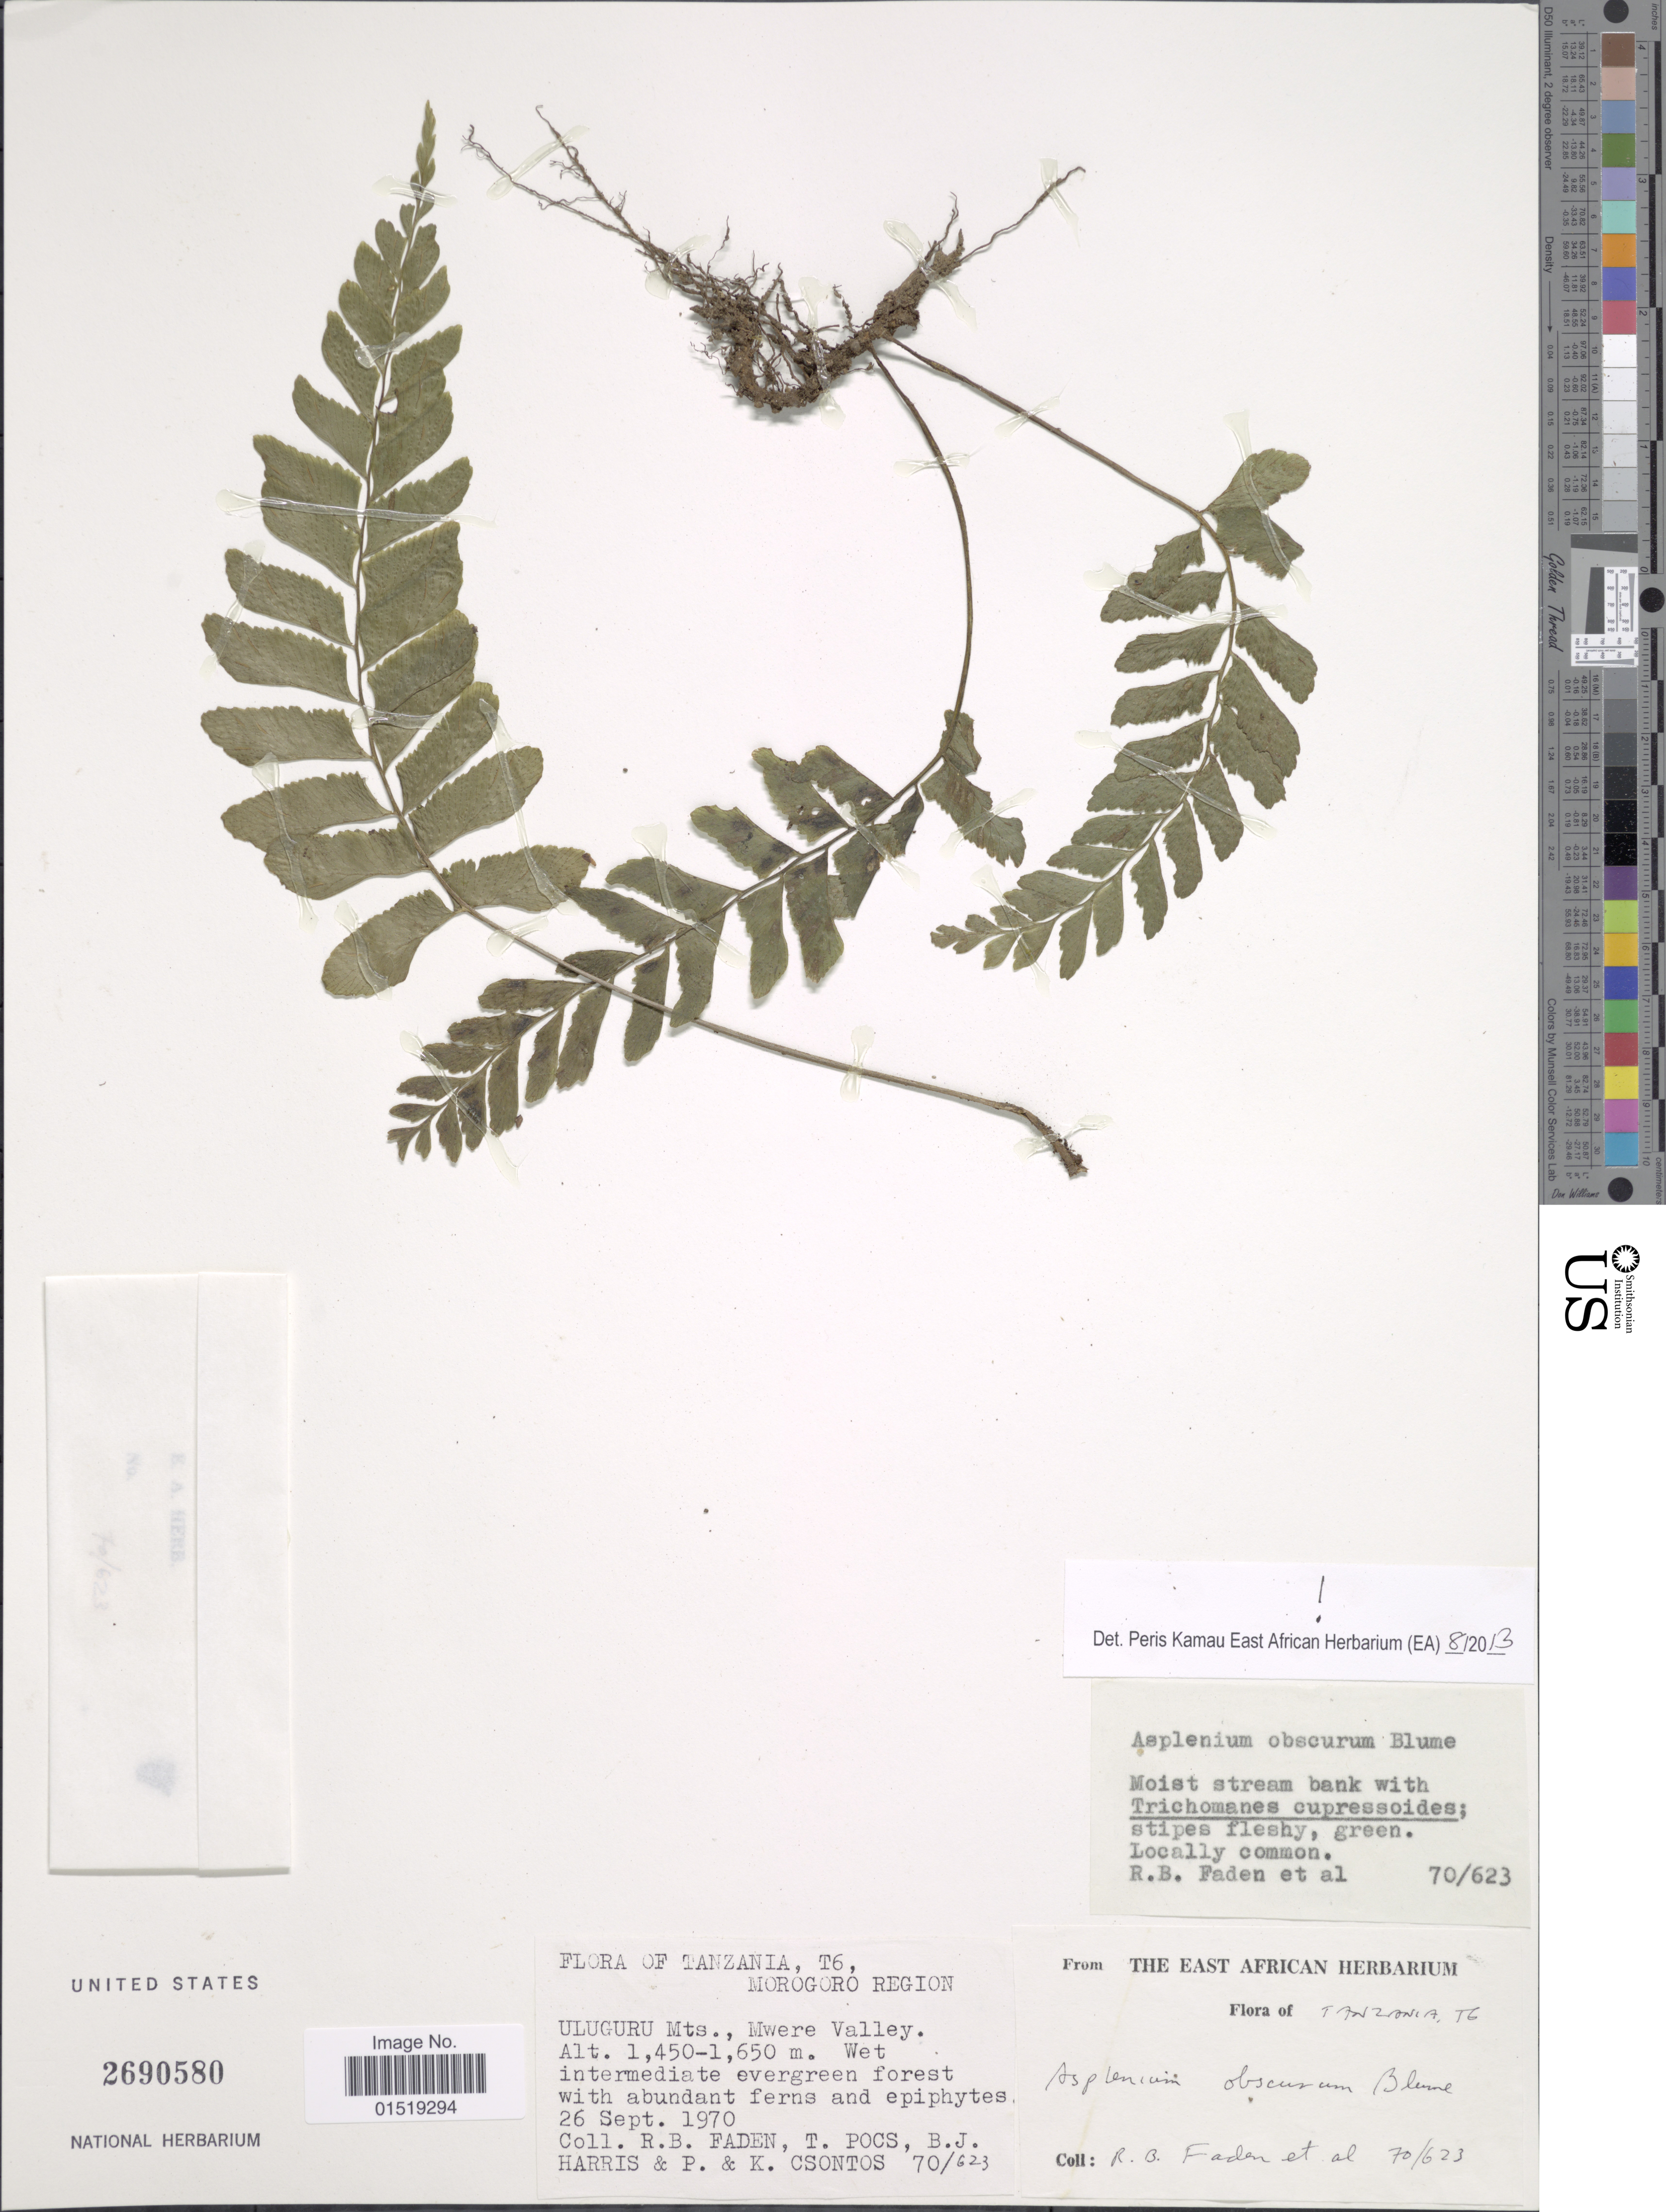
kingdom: Plantae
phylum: Tracheophyta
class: Polypodiopsida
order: Polypodiales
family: Aspleniaceae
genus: Asplenium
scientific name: Asplenium obscurum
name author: Blume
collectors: R. B. Faden, T. Pocs, B. J. Harris & K. Csontos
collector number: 70/623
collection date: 1970-09-26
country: Tanzania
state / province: Morogoro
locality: T6, Morogoro Region. Uluguru Mts., Mwere Valley.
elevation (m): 1450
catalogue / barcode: US 2690580